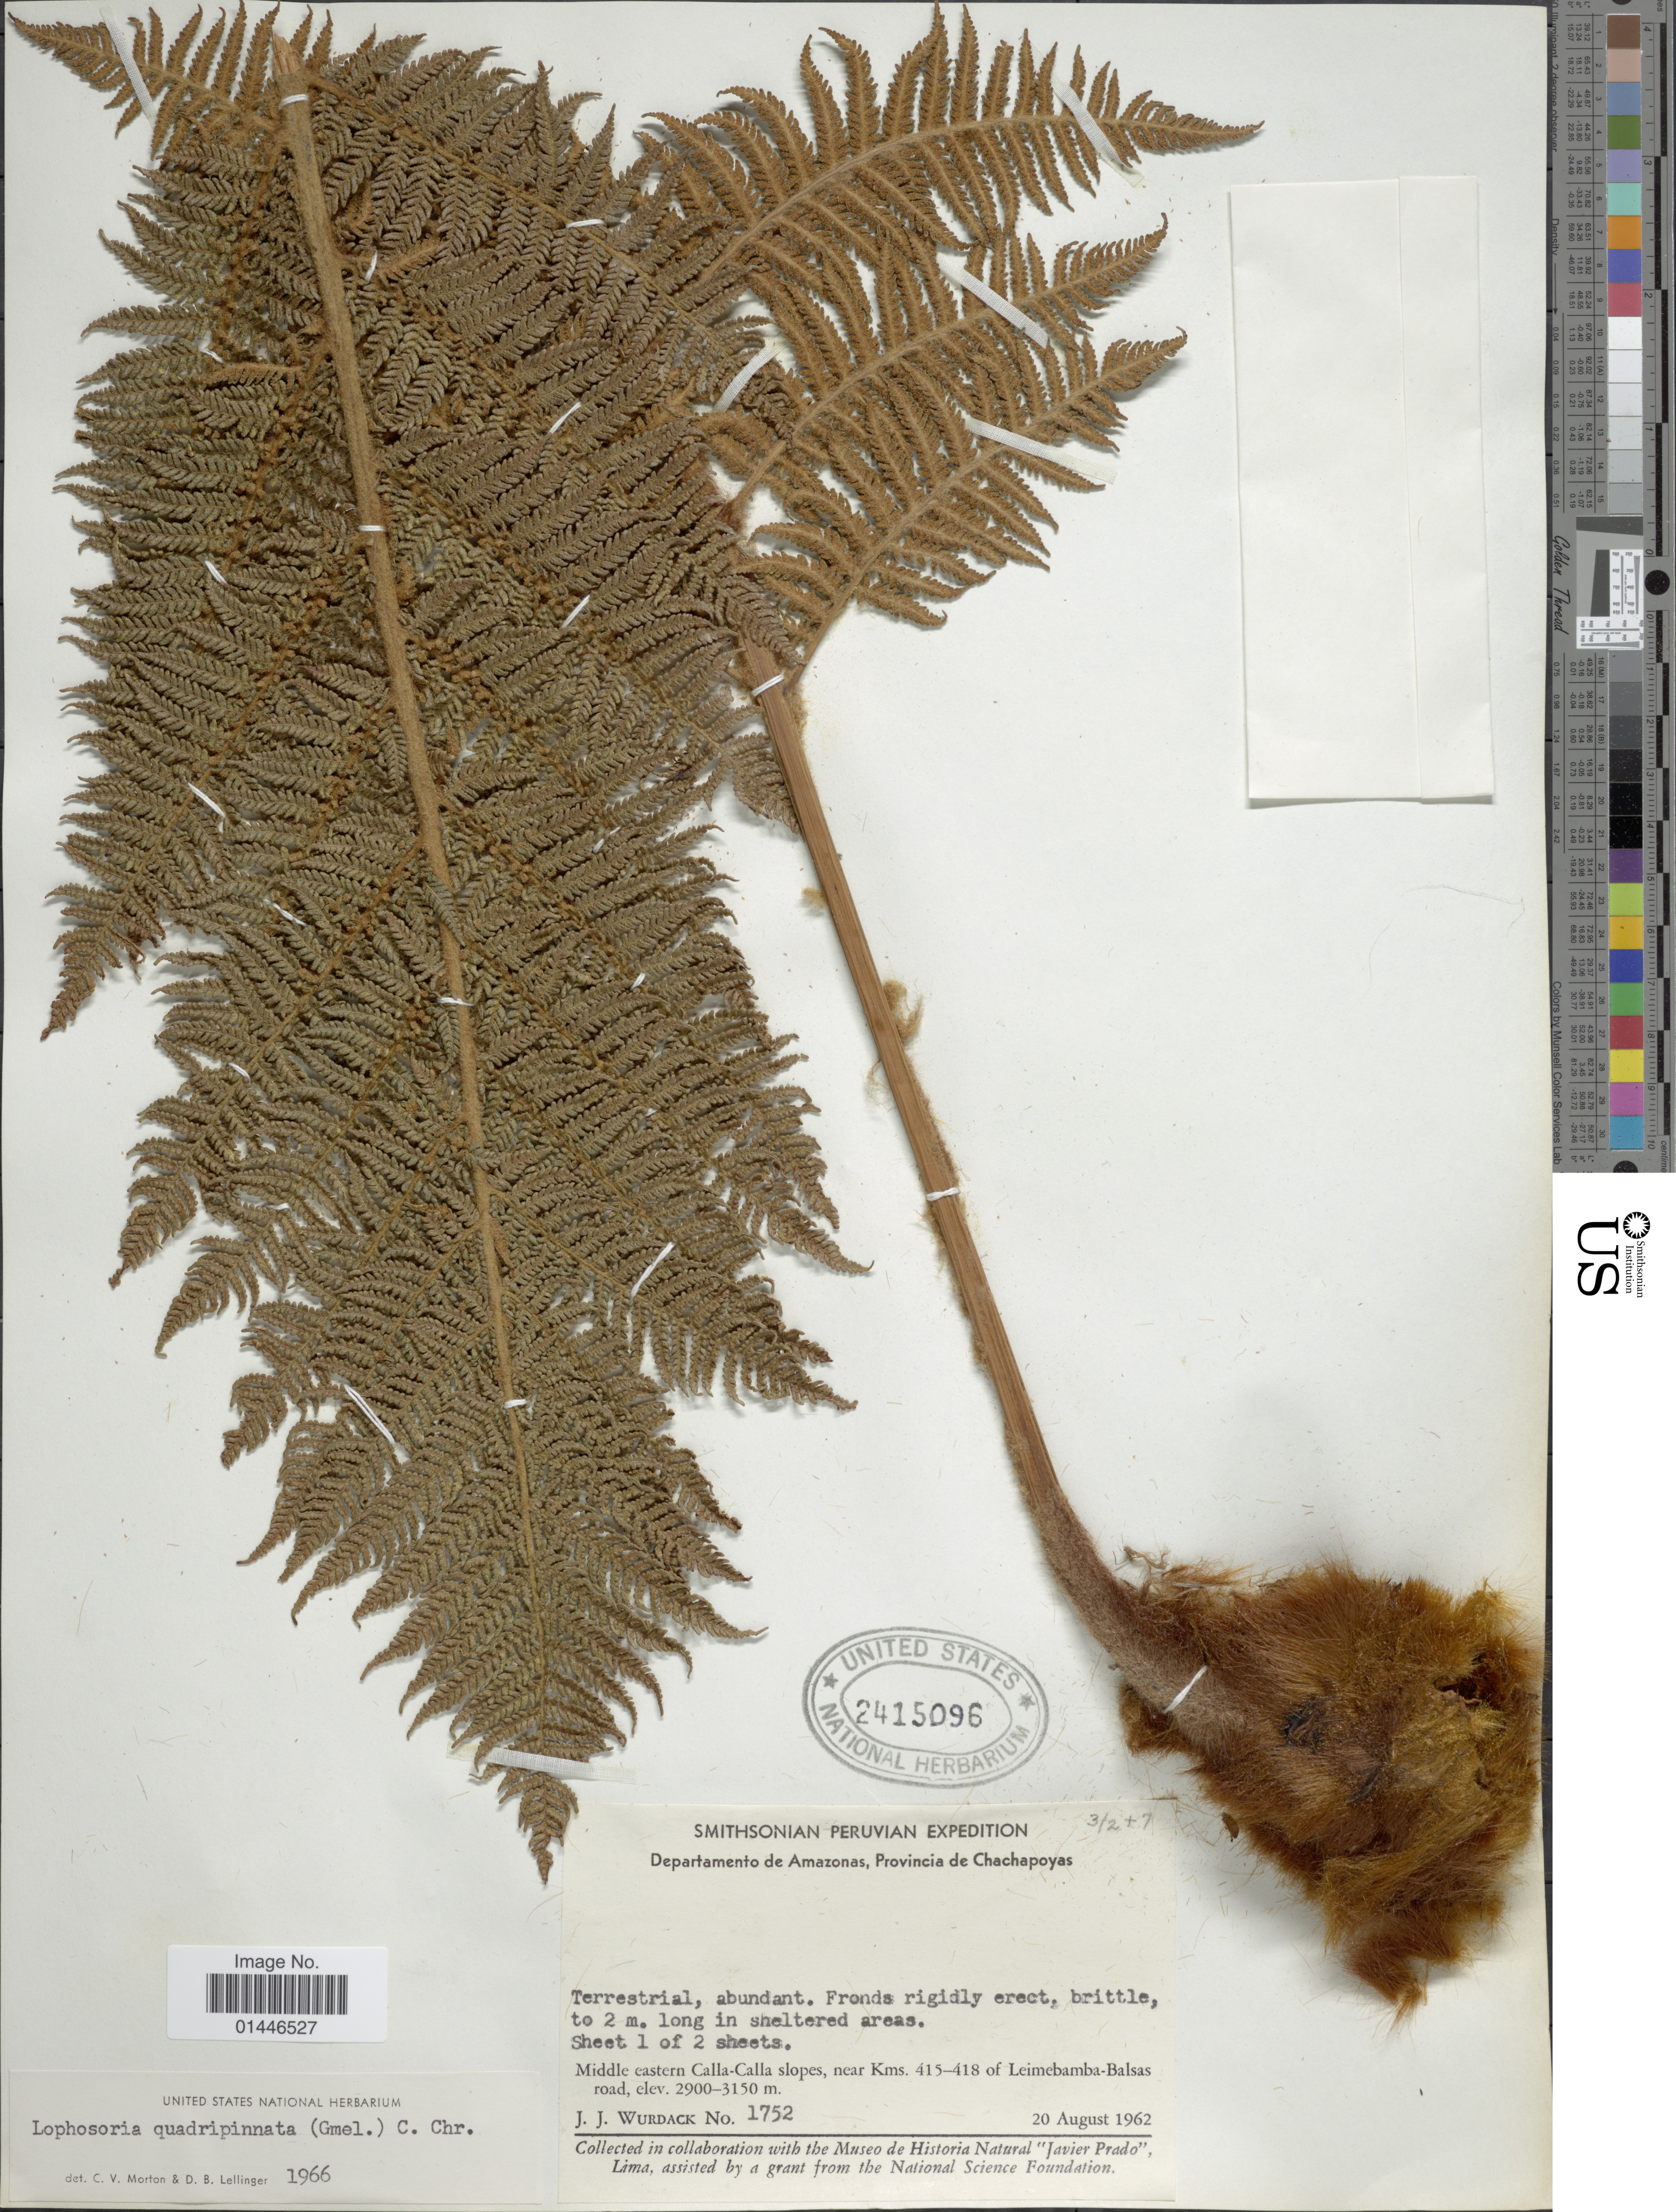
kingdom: Plantae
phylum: Tracheophyta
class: Polypodiopsida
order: Cyatheales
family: Dicksoniaceae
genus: Lophosoria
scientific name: Lophosoria quadripinnata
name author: (J.F. Gmel.) C. Chr.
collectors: J. J. Wurdack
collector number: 1752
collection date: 1962-08-20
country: Peru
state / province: Amazonas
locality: Provincia de Chachapoyas. Middle eastern Calla-Calla slopes, near Kms. 415-418 of Leimebamba-Balsas road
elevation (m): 2900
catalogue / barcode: US 2415096